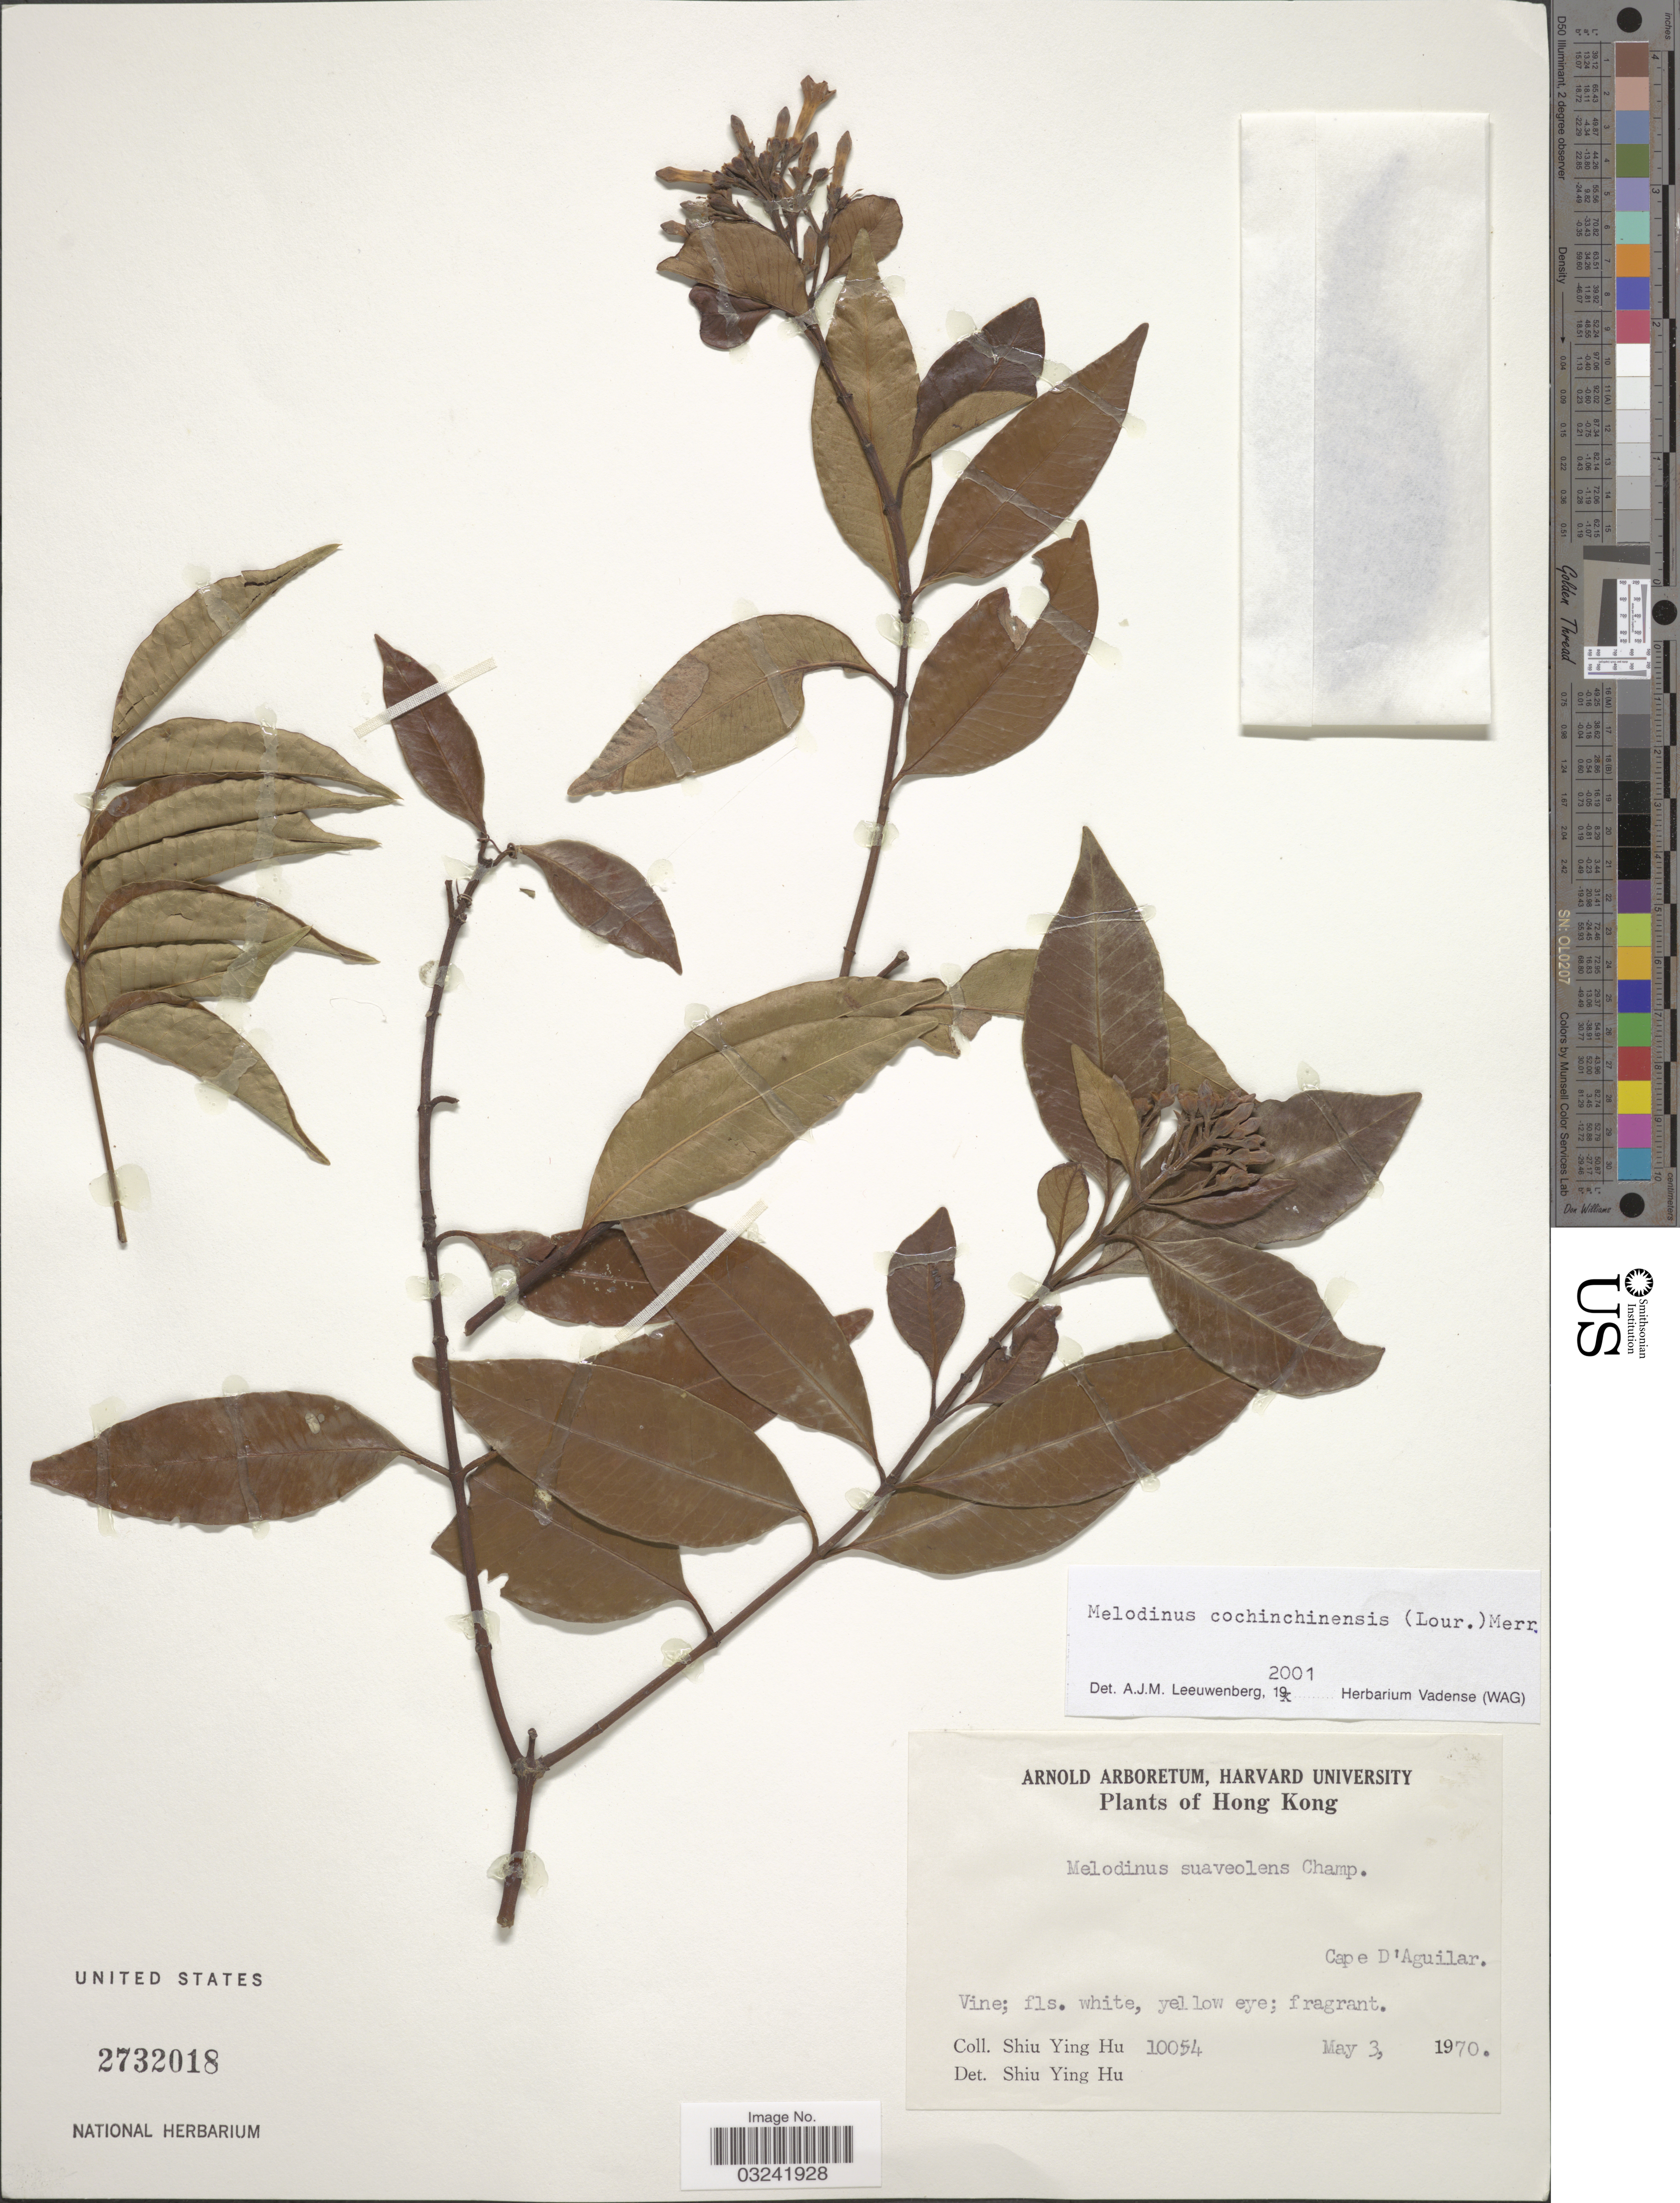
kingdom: Plantae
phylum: Tracheophyta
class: Magnoliopsida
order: Gentianales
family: Apocynaceae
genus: Melodinus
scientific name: Melodinus cochinchinensis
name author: (Lour.) Merr.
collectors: S. Y. Hu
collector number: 10054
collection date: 1970-05-03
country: China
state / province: Hong Kong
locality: Cape D'Aguilar.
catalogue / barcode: US 2732018